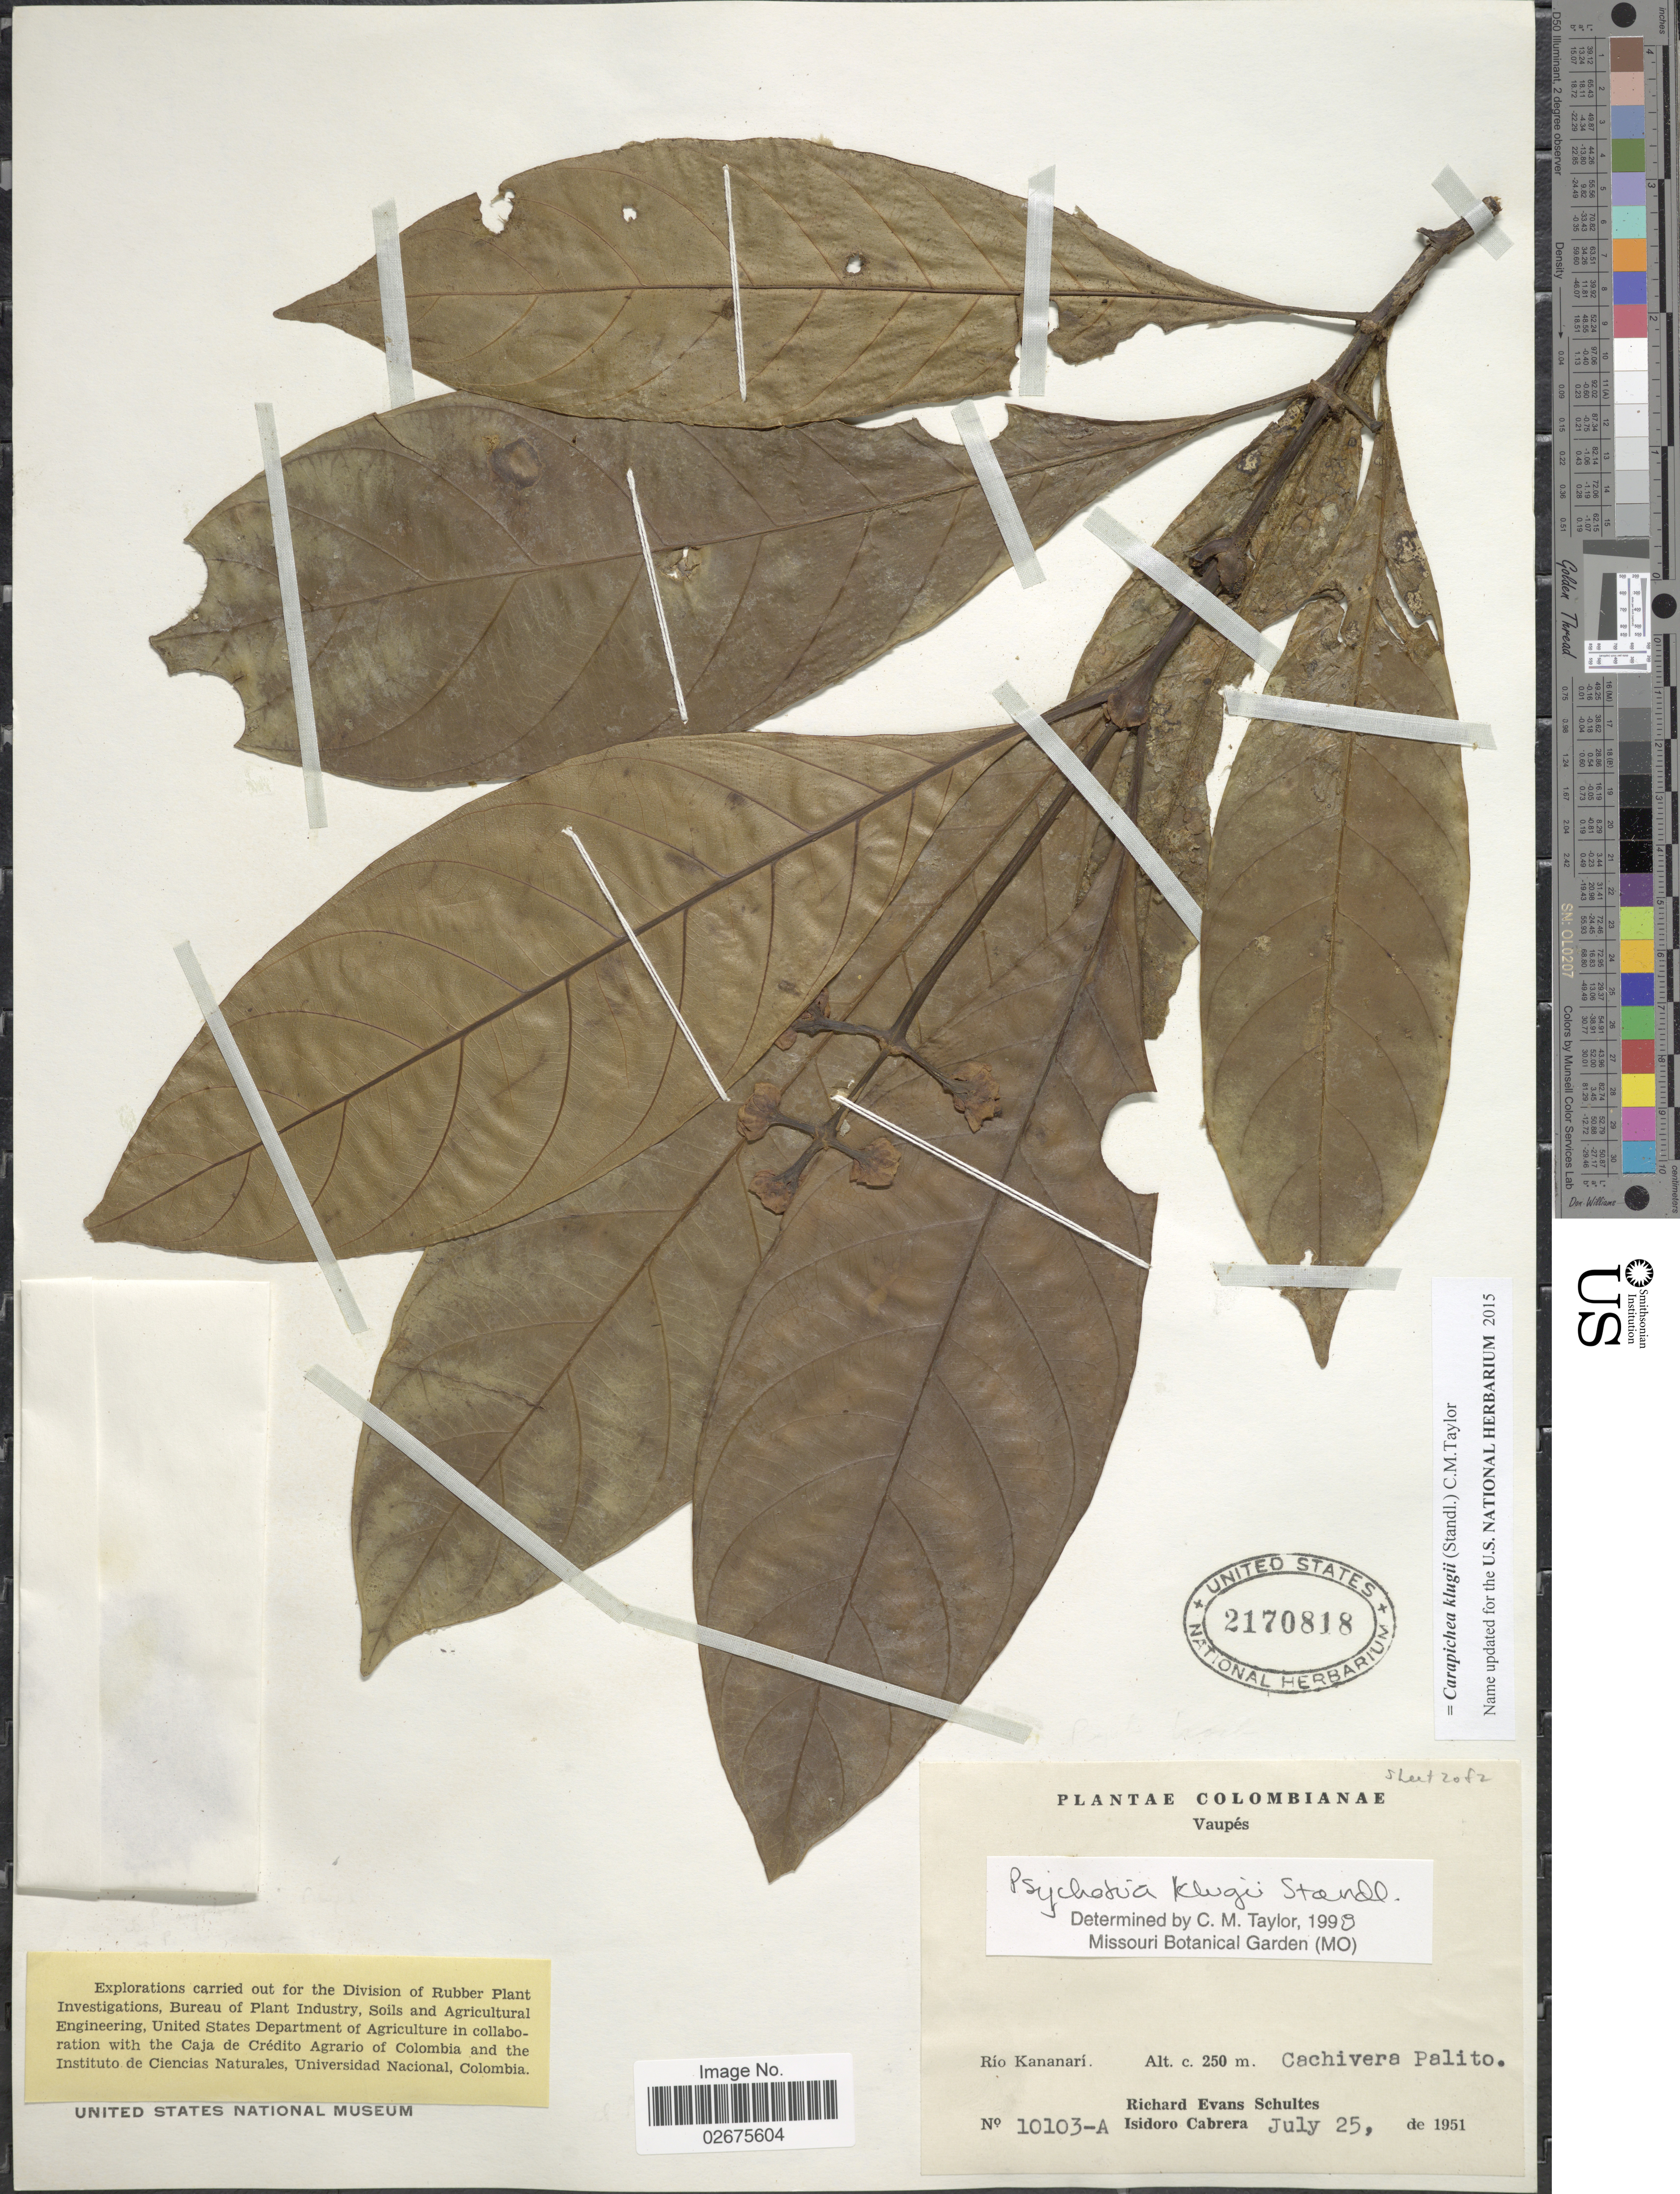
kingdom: Plantae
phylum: Tracheophyta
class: Magnoliopsida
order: Gentianales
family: Rubiaceae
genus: Carapichea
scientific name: Carapichea klugii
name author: (Standl.) C.M. Taylor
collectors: R. E. Schultes & I. Cabrera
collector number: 10103-A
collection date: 1951-07-25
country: Colombia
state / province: Vaupés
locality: Rio Kananari, Cachivera Palito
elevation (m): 250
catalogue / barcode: US 2170818